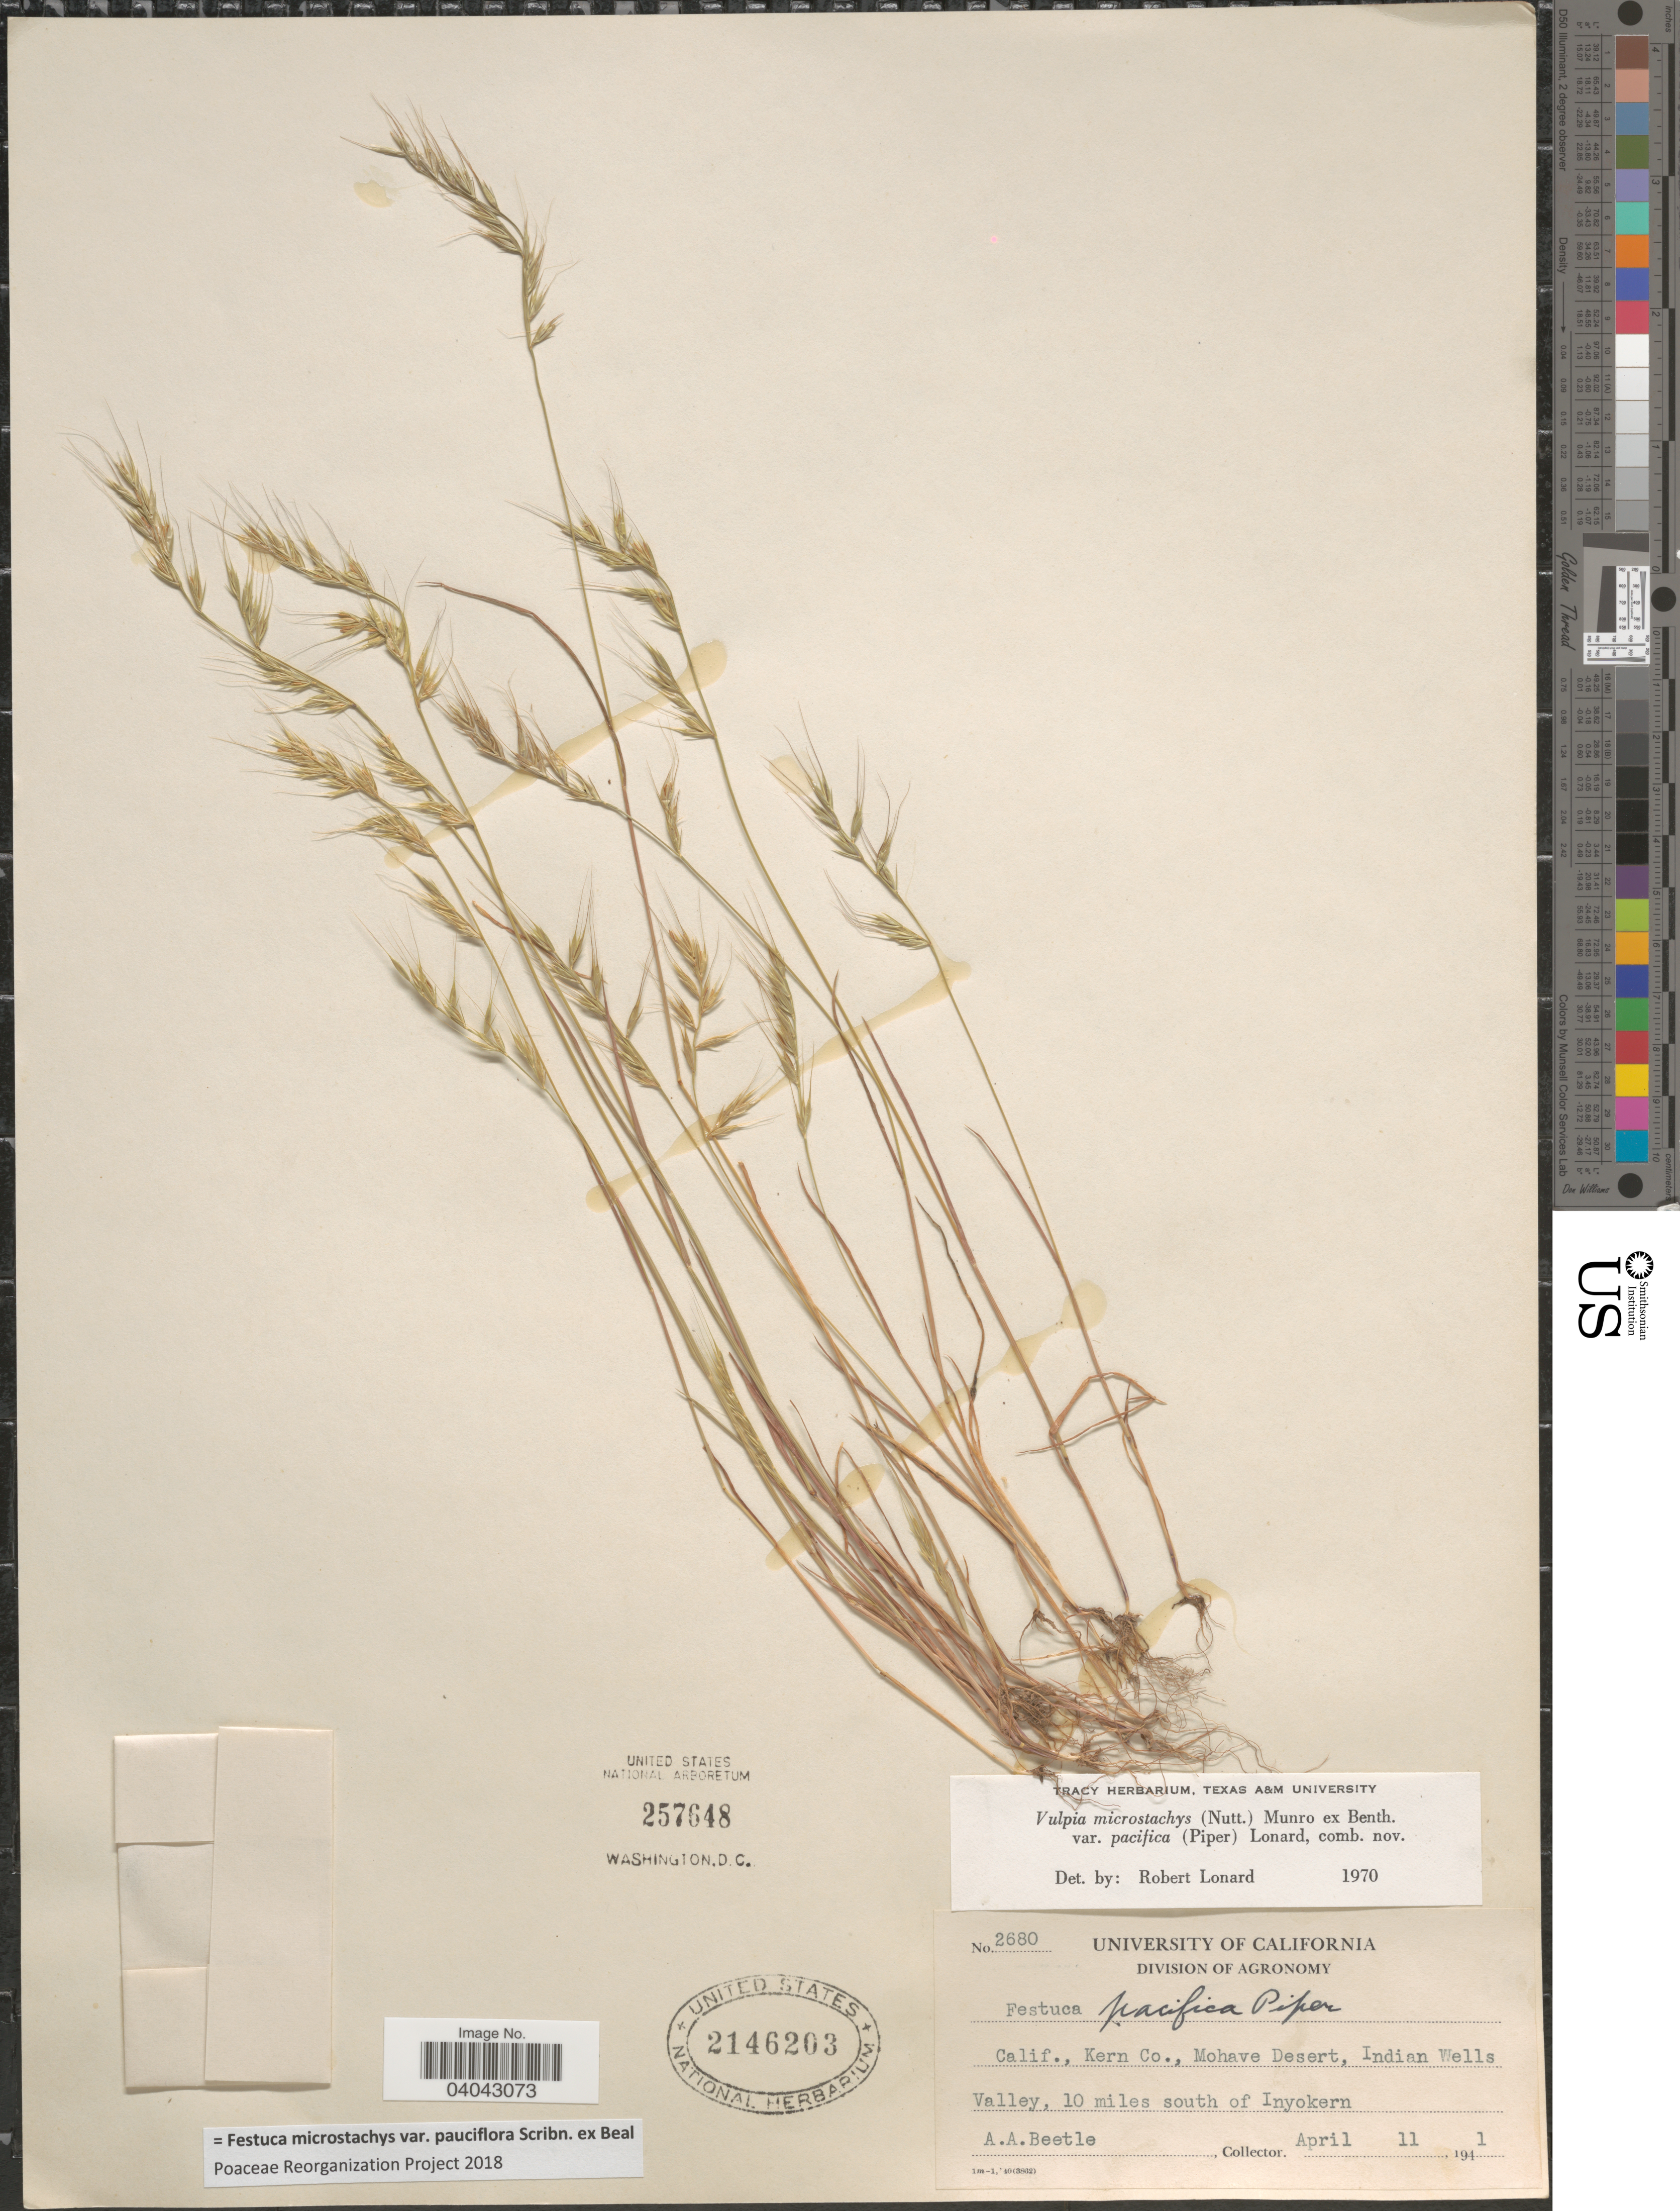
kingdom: Plantae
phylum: Tracheophyta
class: Liliopsida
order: Poales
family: Poaceae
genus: Festuca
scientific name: Festuca microstachys var. pauciflora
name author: Scribn. ex W.J. Beal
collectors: A. A. Beetle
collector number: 2680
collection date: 1941-04-11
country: United States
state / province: California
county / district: Kern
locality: Kern Co., Mohave Desert, Indian Wells Valley, 10 miles south of Inyokern.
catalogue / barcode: US 2146203